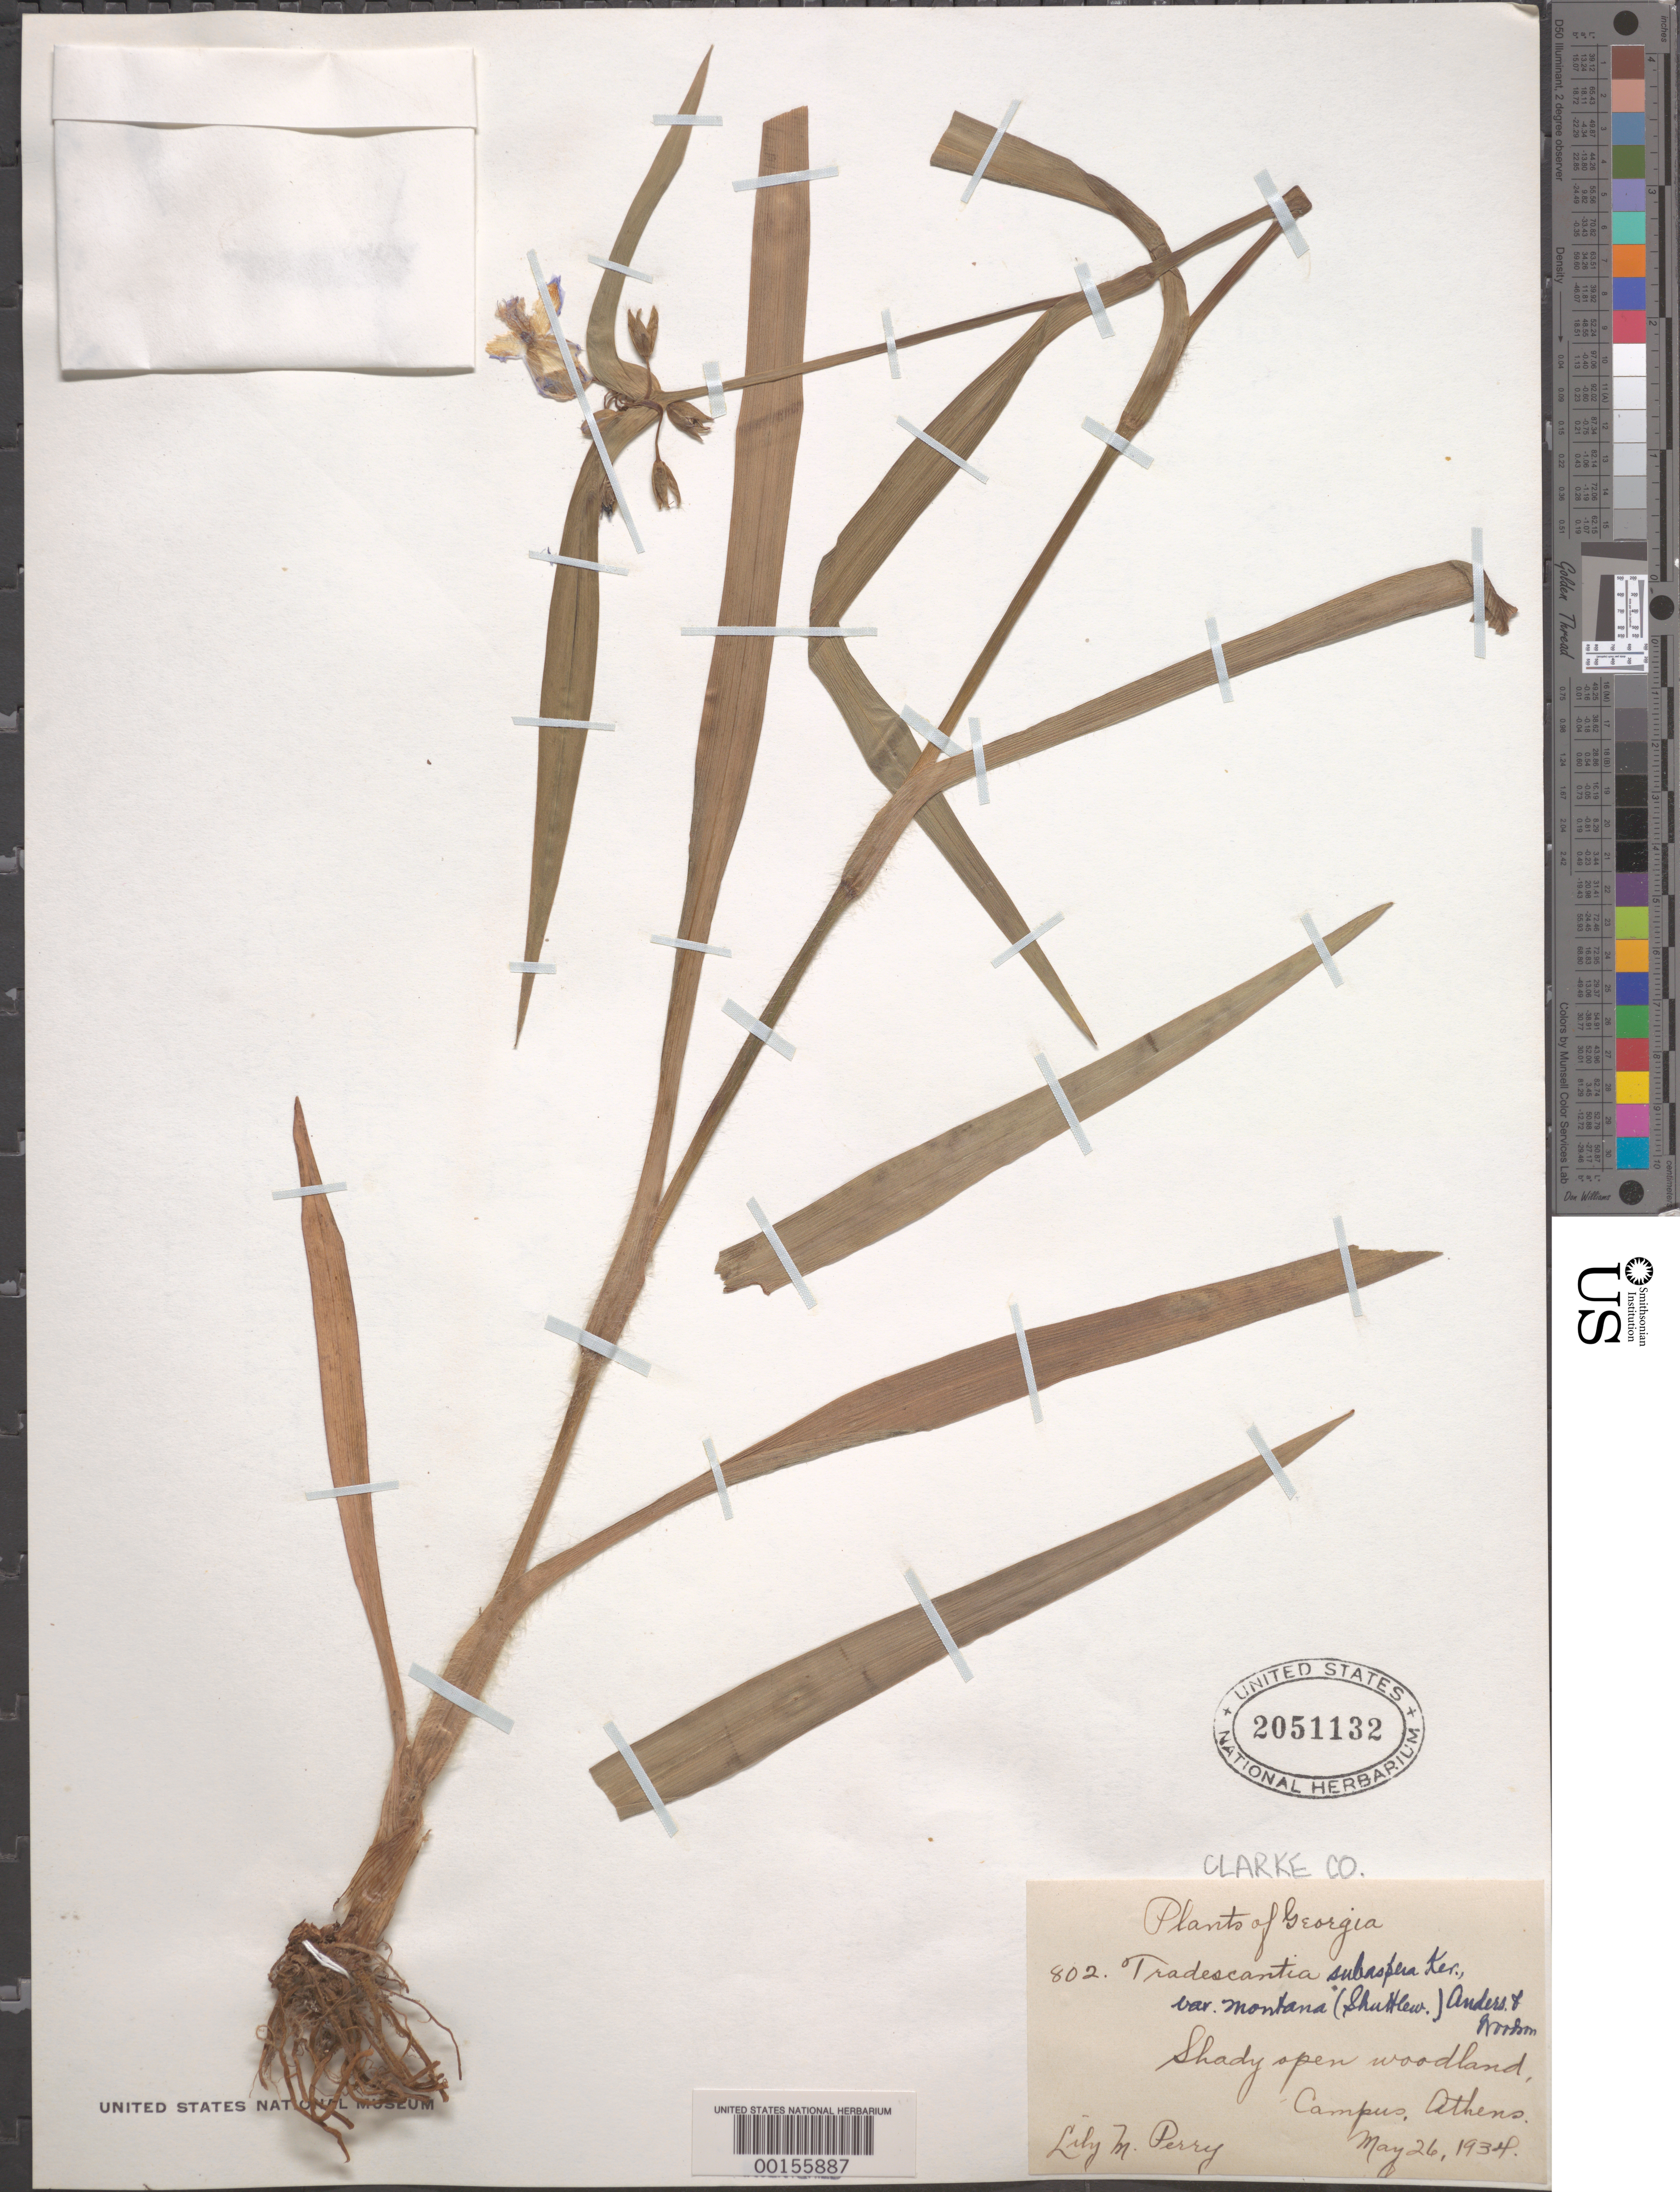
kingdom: Plantae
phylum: Tracheophyta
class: Liliopsida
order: Commelinales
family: Commelinaceae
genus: Tradescantia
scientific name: Tradescantia subaspera var. montana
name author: (Shuttlew. ex Small & Vail) E.S. Anderson & Woodson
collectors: L. M. Perry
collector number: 802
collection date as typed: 26 May 1934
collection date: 1934-05-26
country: United States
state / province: Georgia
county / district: Clarke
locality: Athens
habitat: Shaded, open woodland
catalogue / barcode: US 2051132